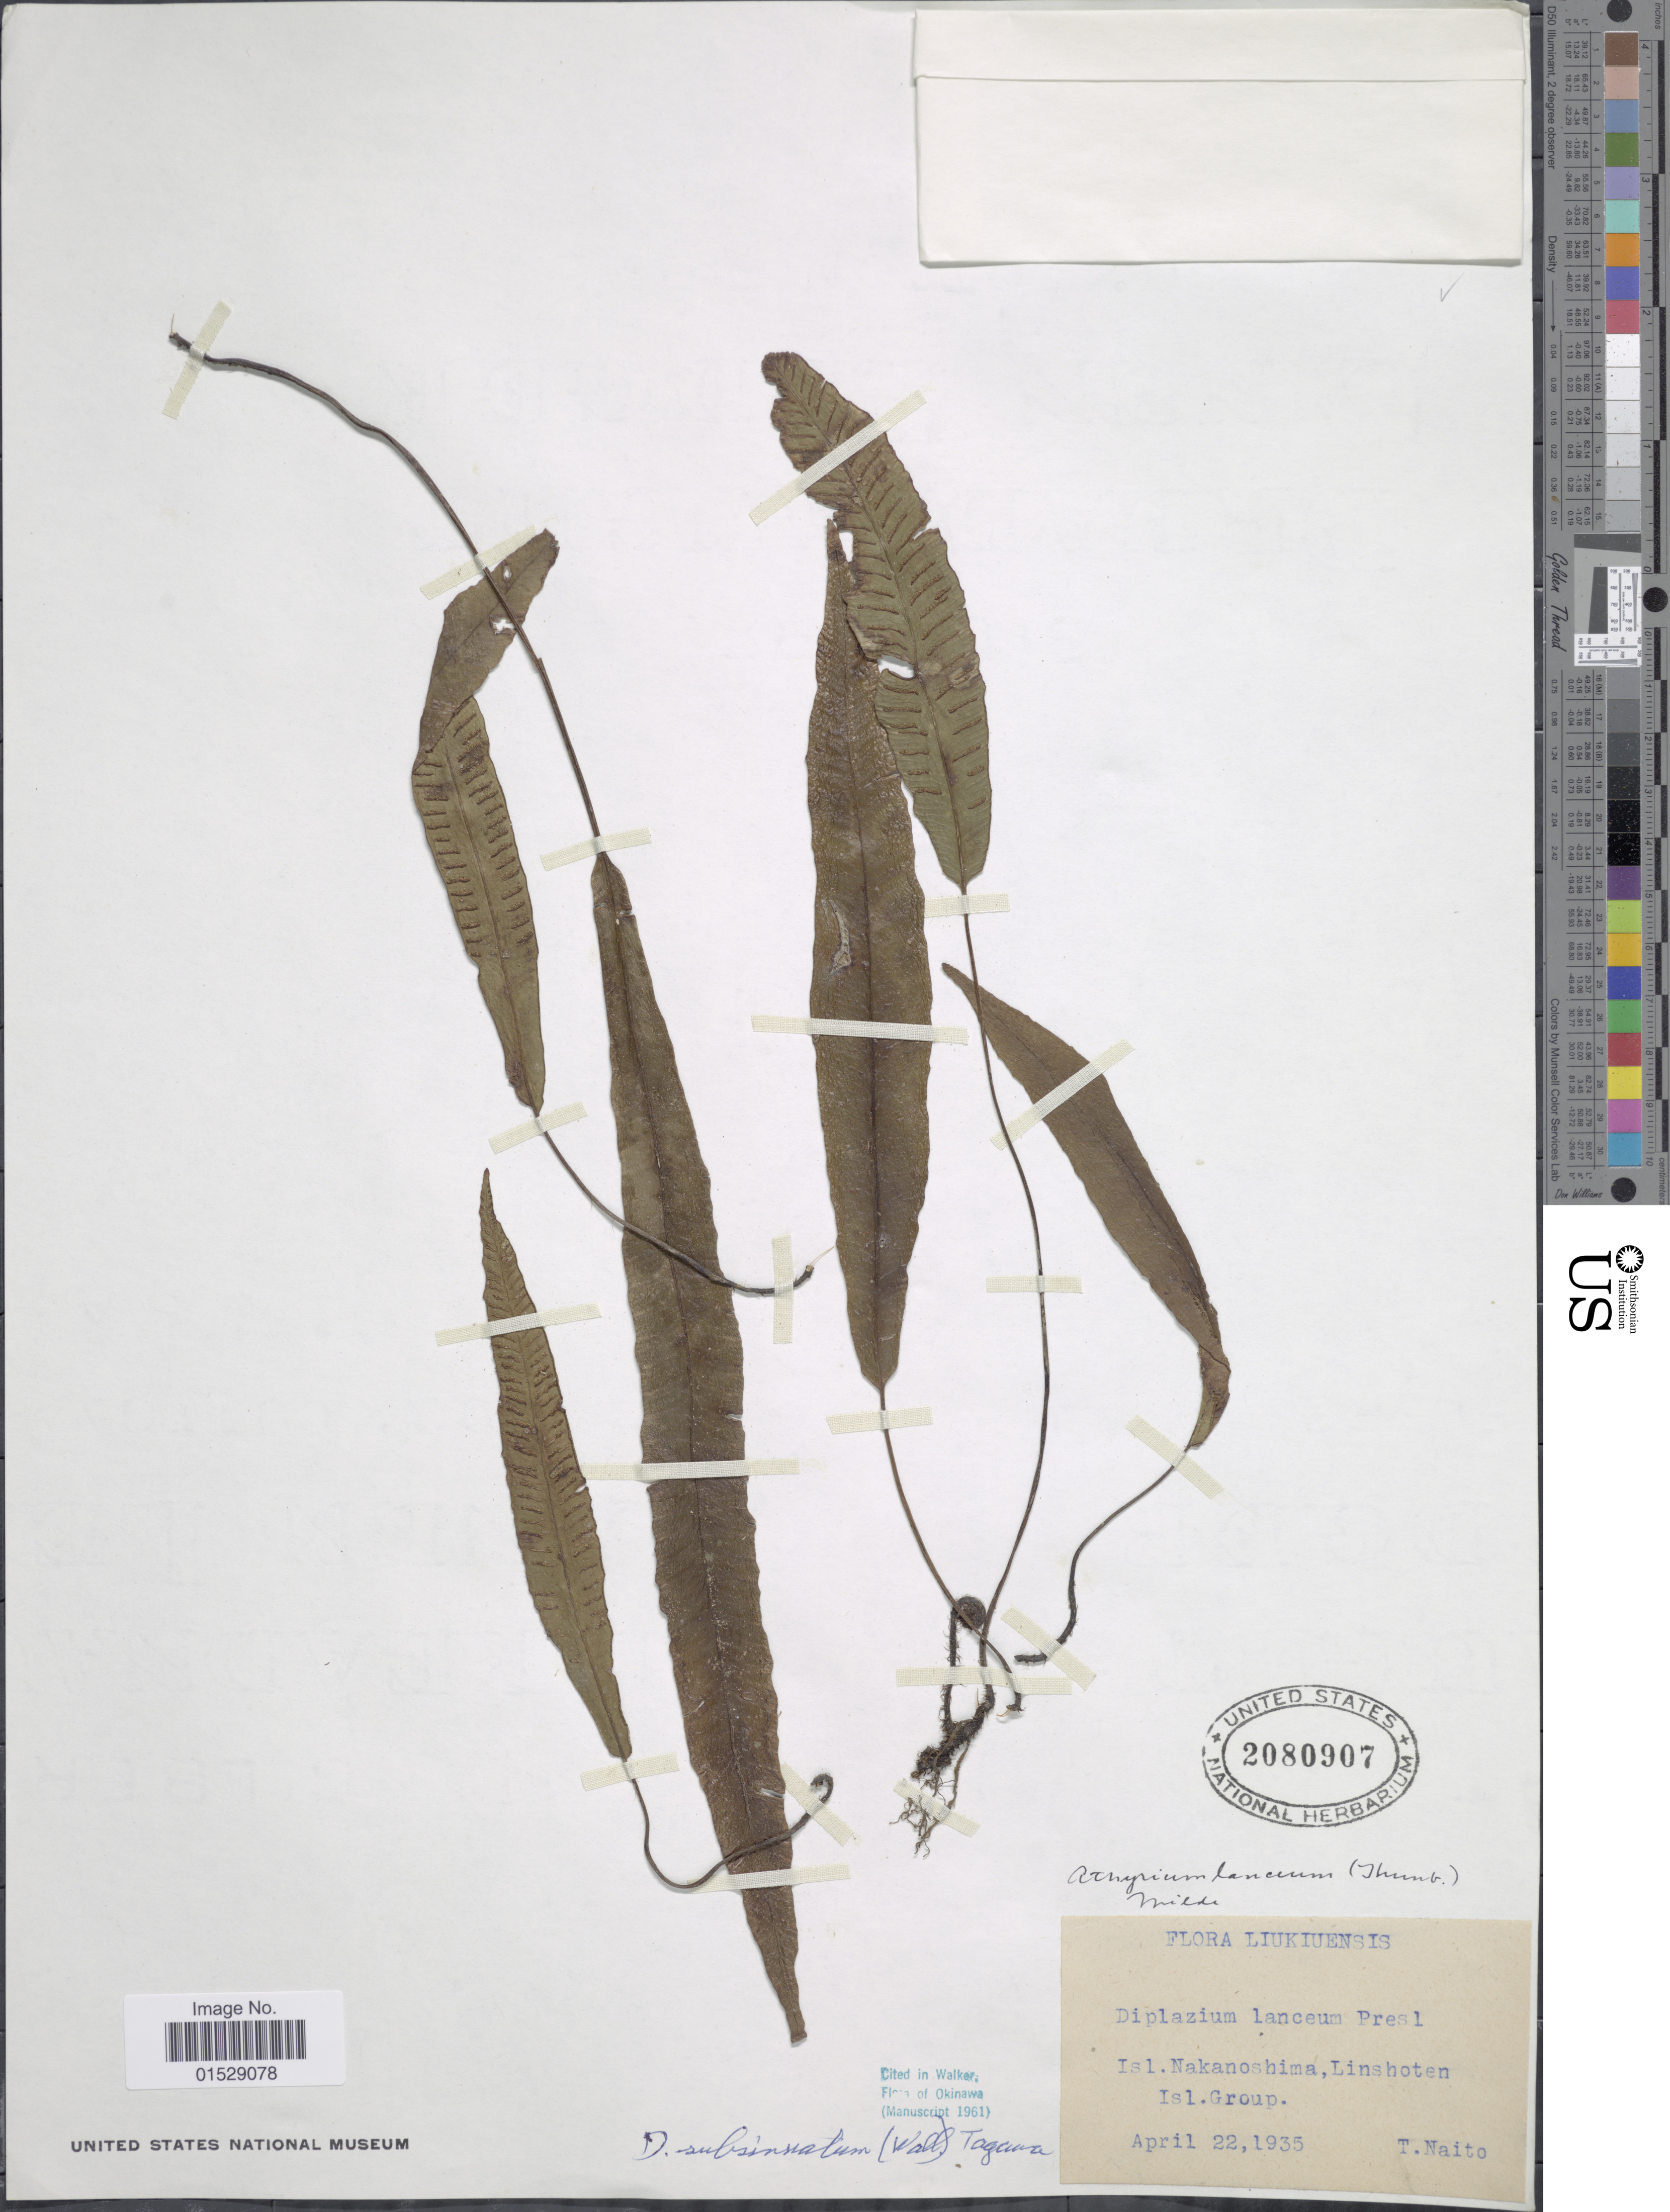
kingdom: Plantae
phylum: Tracheophyta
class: Polypodiopsida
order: Polypodiales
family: Athyriaceae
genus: Deparia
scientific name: Deparia lancea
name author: (Thunb.) Fraser-Jenk.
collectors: T. Naito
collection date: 1935-04-22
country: Japan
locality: Liukiuensis, Isl. Nakanoshima, Linshoten, Isl. Group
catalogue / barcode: US 2080907